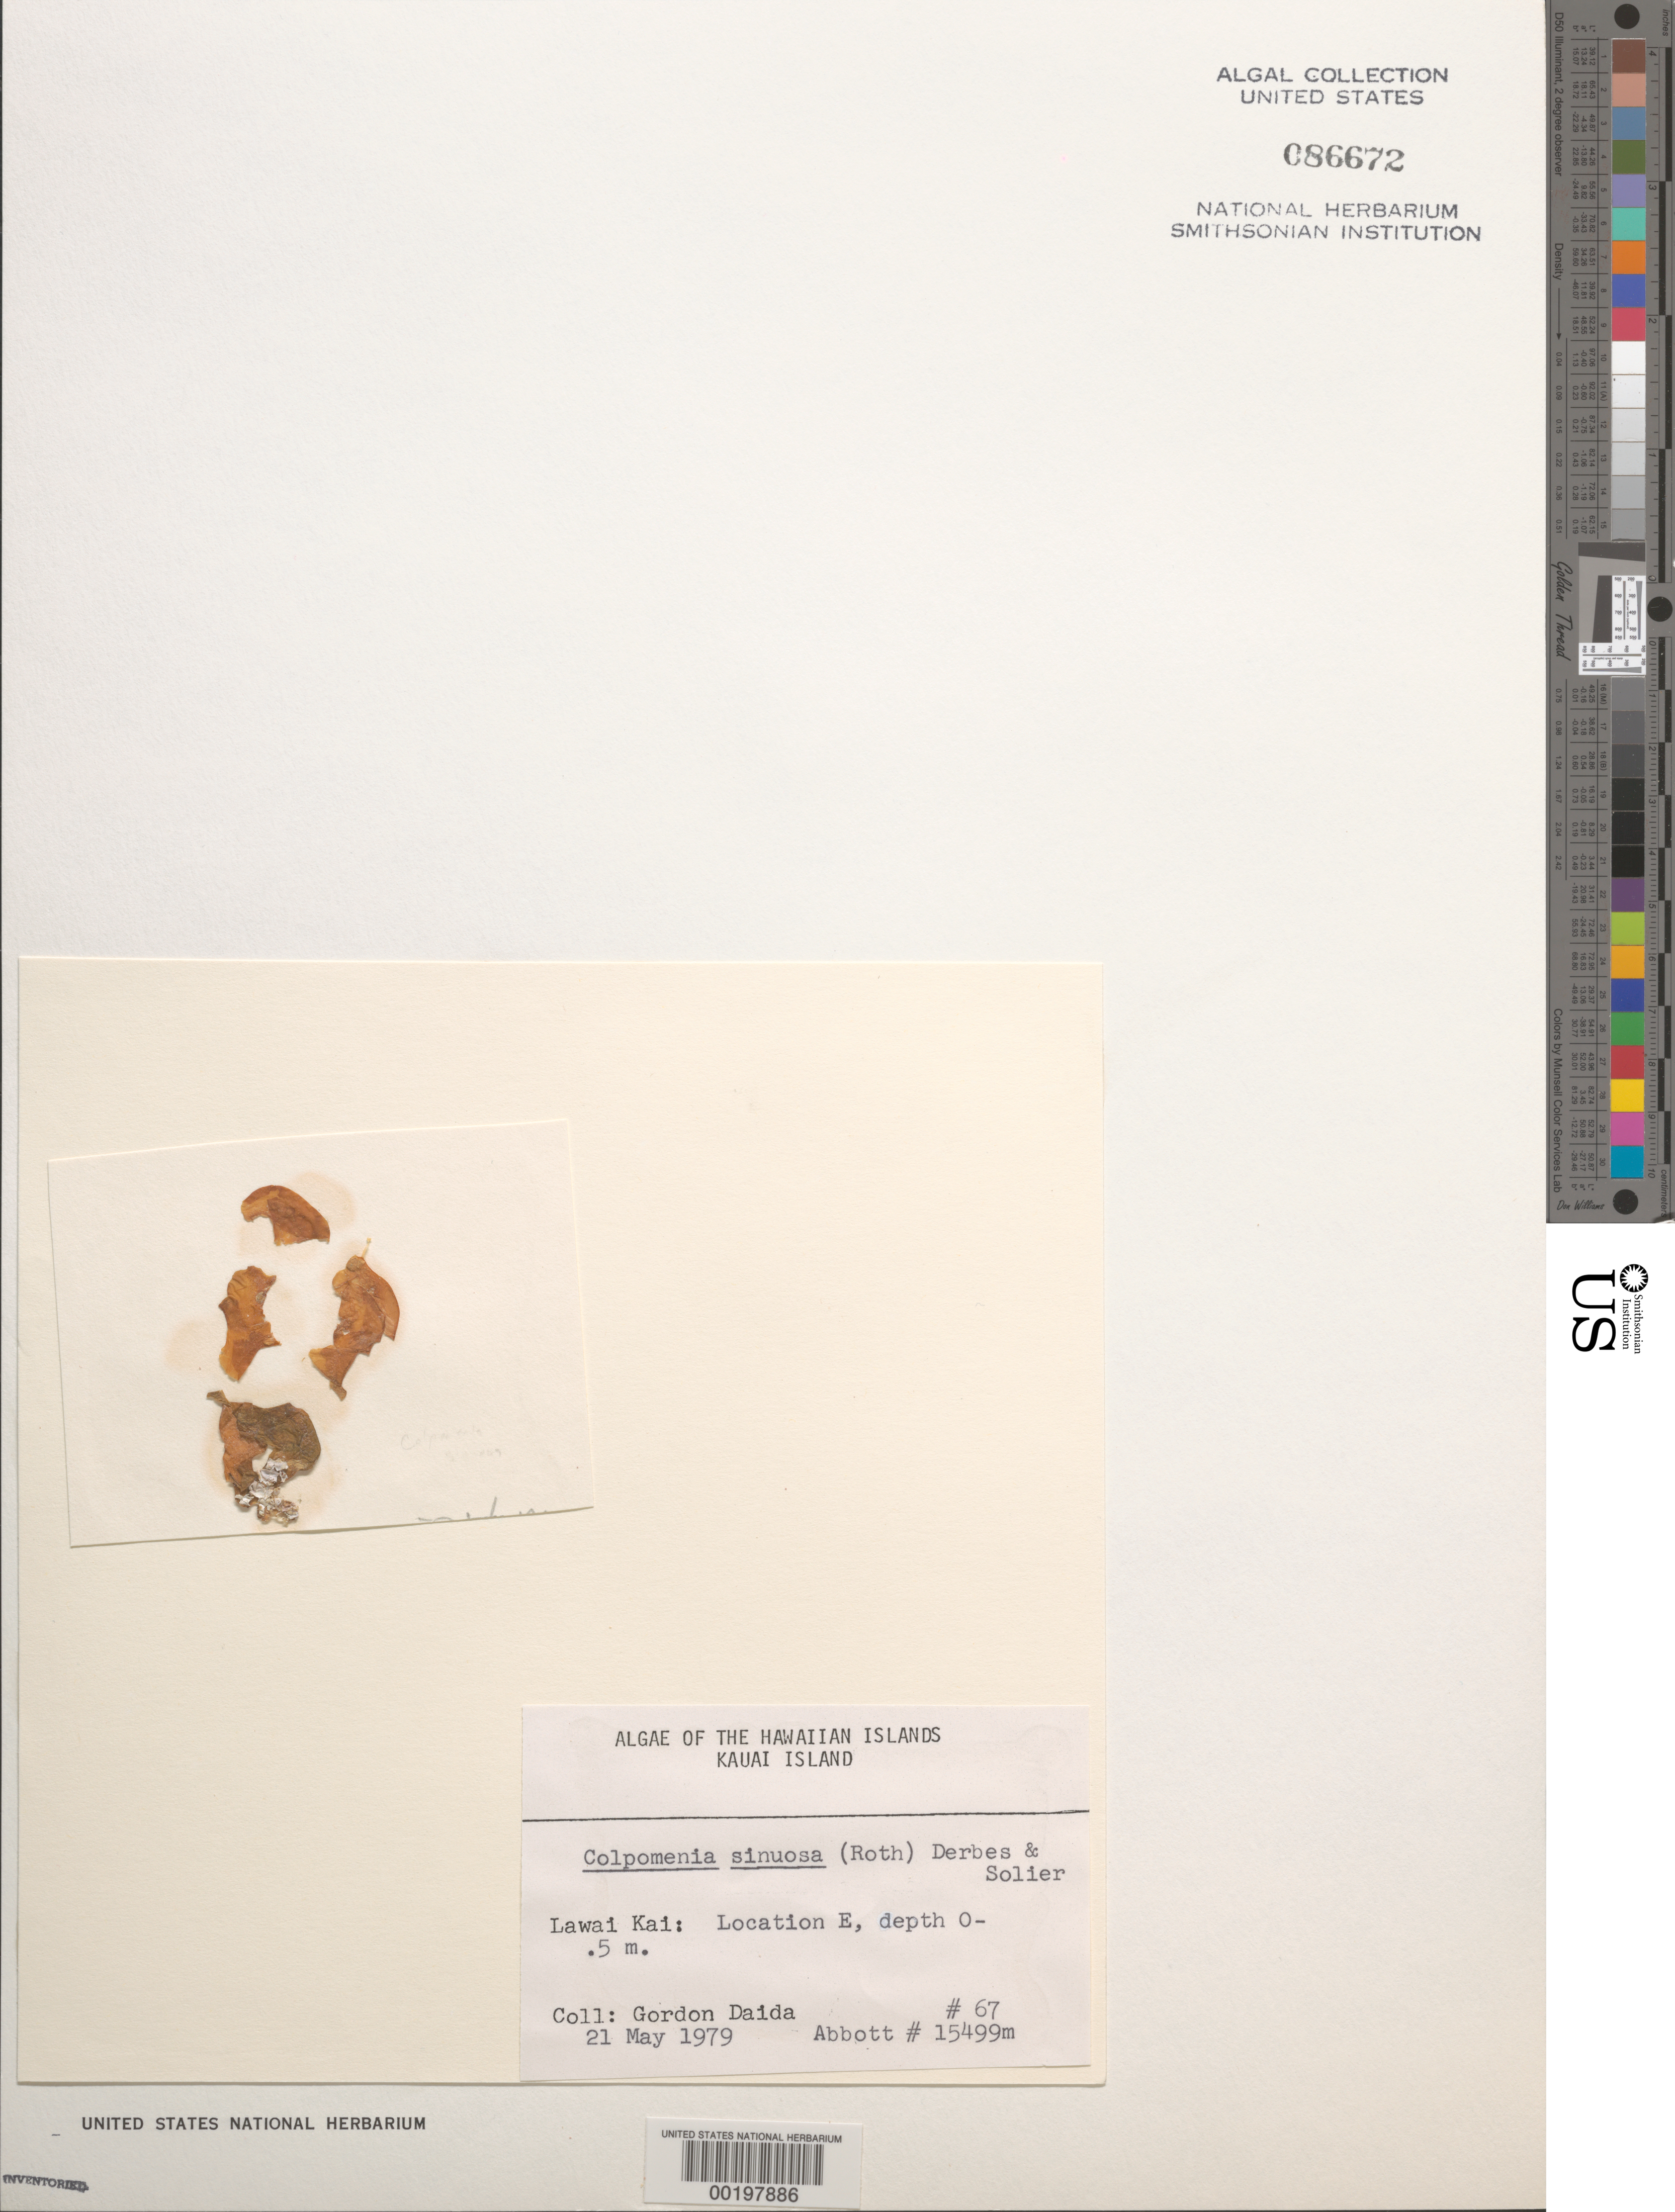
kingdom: Chromista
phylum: Ochrophyta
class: Phaeophyceae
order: Scytosiphonales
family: Scytosiphonaceae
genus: Colpomenia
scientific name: Colpomenia sinuosa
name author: (K. Mert. ex Roth) Derbes & Solier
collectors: G. Daida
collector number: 67 & IAA 15499M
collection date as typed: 21 May 1979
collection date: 1979-05-21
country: United States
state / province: Hawaii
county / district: Kauai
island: Kaua'i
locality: Lawai Kai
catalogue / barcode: US 86672